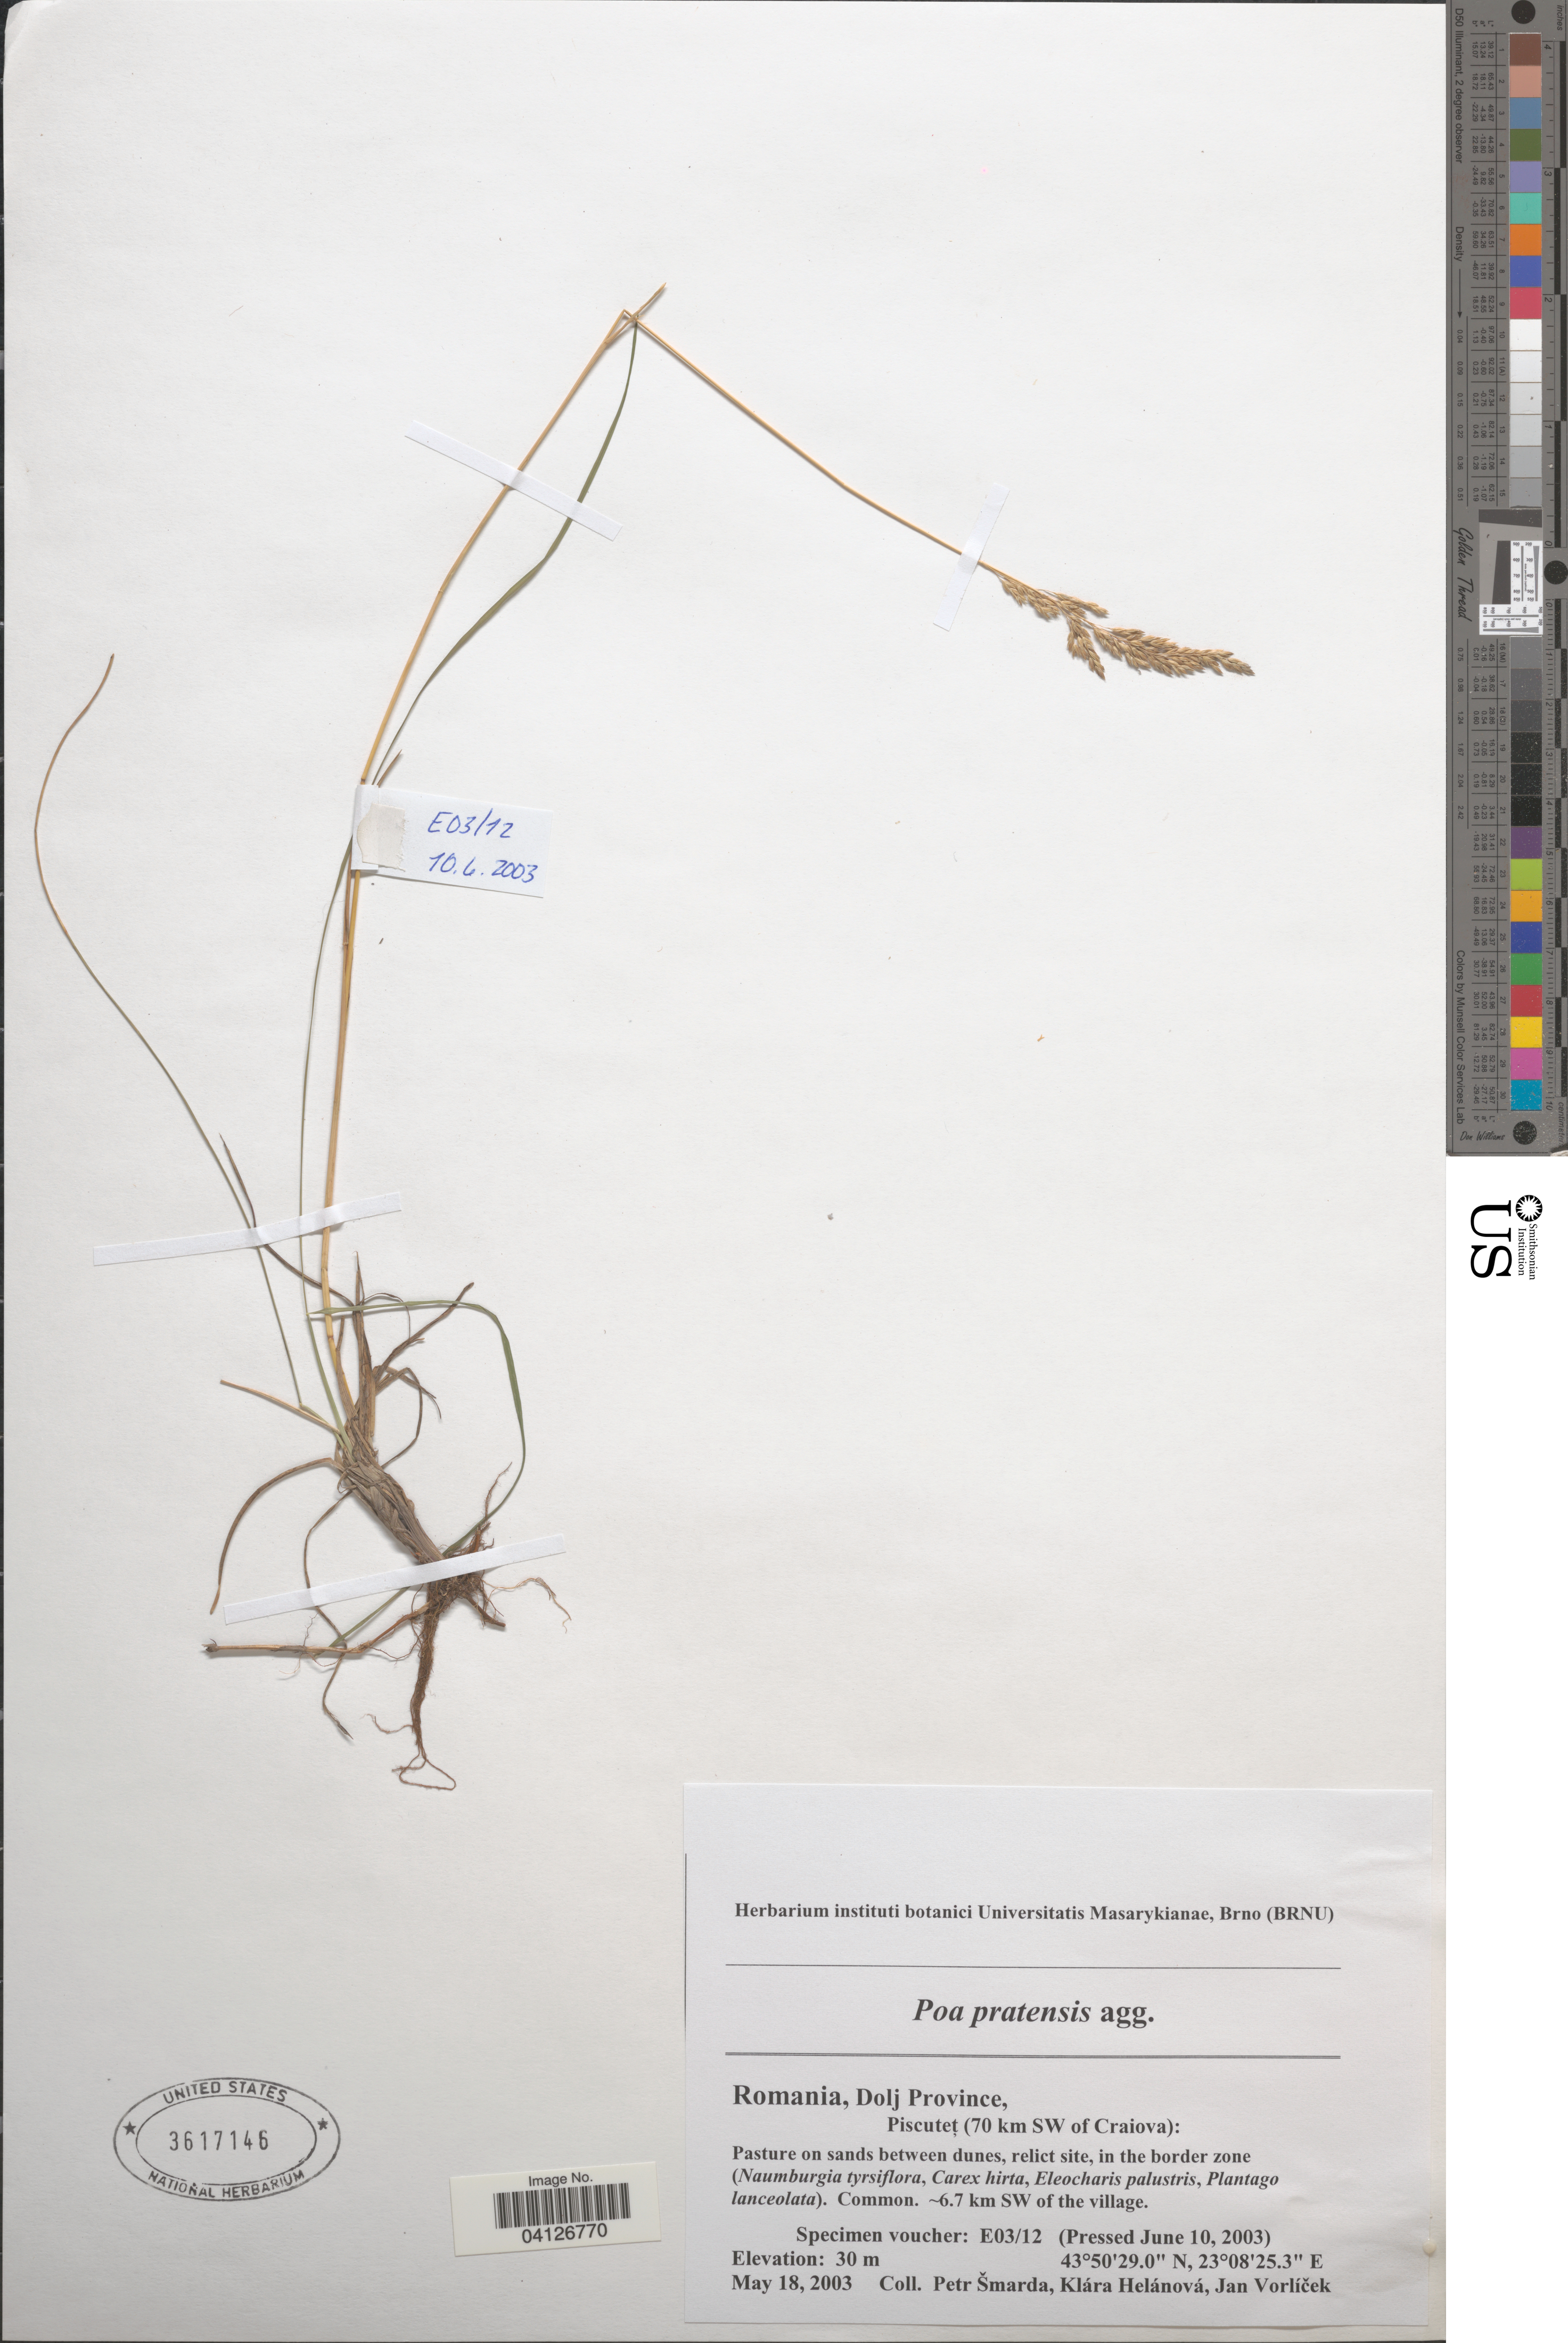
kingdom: Plantae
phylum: Tracheophyta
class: Liliopsida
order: Poales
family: Poaceae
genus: Poa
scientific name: Poa pratensis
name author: L.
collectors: P. Smarda, K. Helánová & J. Vorlíček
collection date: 2003-05-18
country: Romania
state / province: Dolj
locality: Piscuteţ (70 km SW of Craiova). ~6.7 km SW of the village.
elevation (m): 30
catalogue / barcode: US 3617146